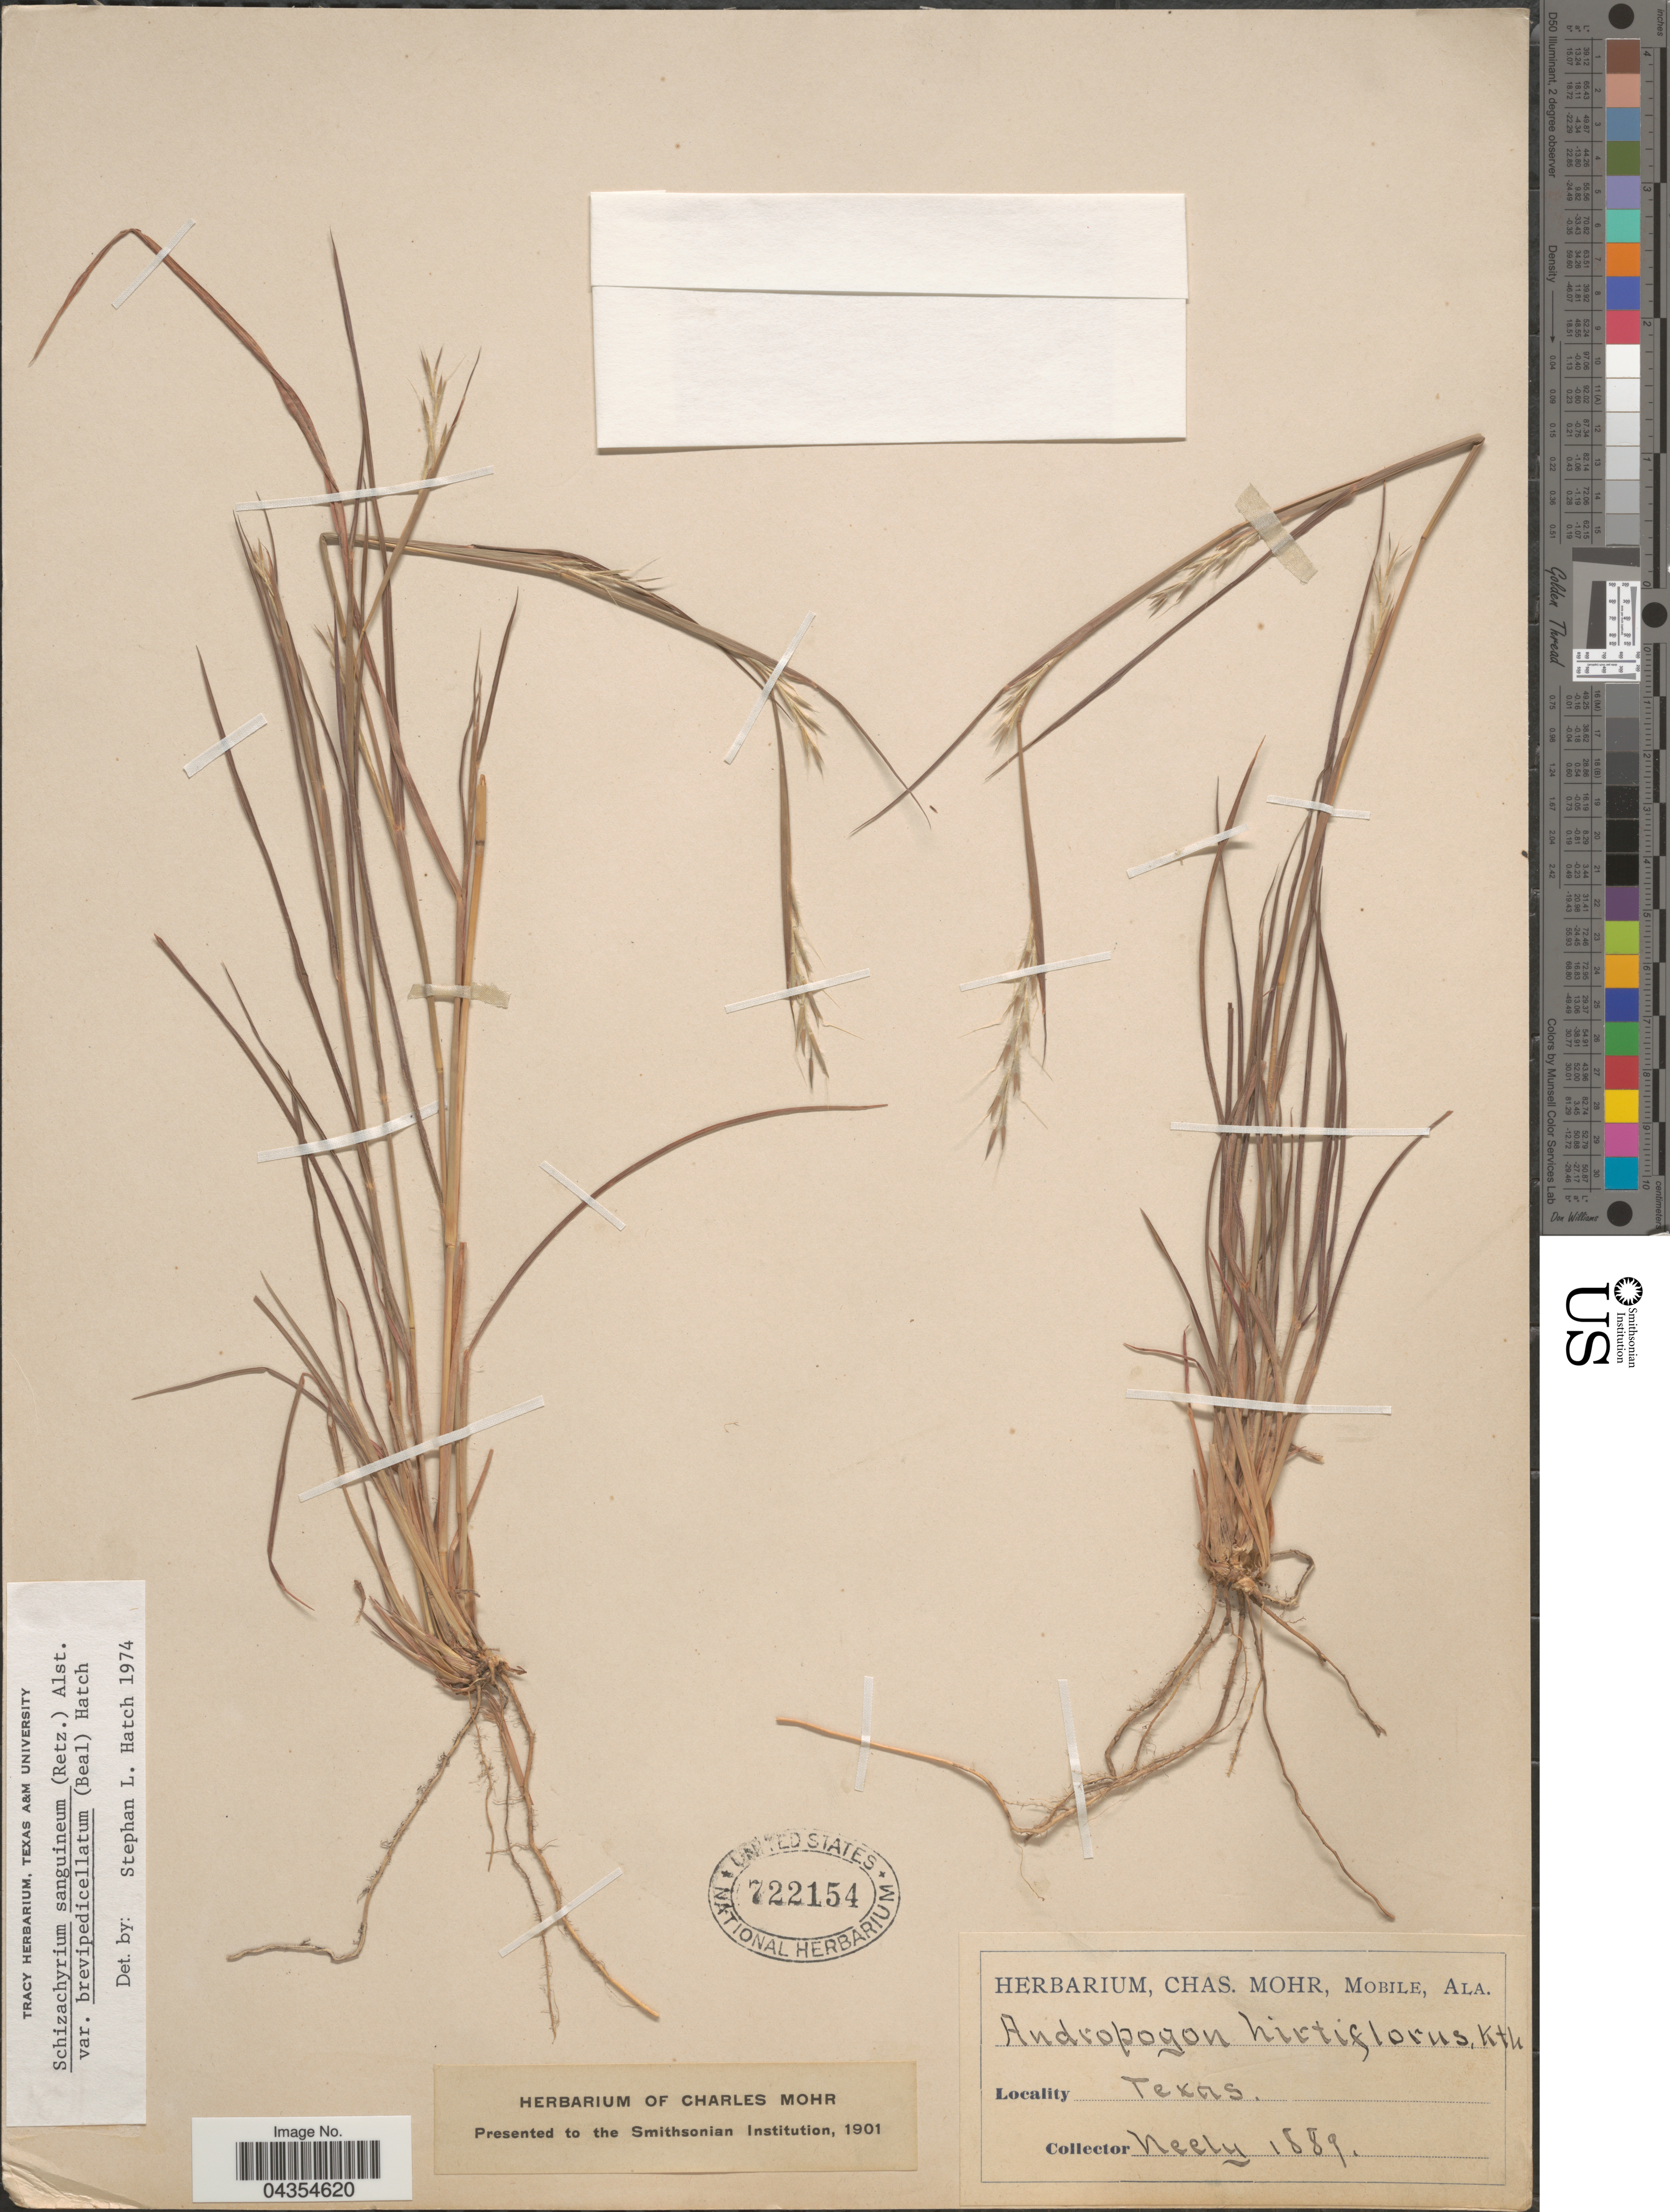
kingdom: Plantae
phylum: Tracheophyta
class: Liliopsida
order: Poales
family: Poaceae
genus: Schizachyrium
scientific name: Schizachyrium sanguineum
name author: (Retz.) Alston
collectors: Neely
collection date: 1889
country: United States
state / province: Texas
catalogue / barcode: US 722154